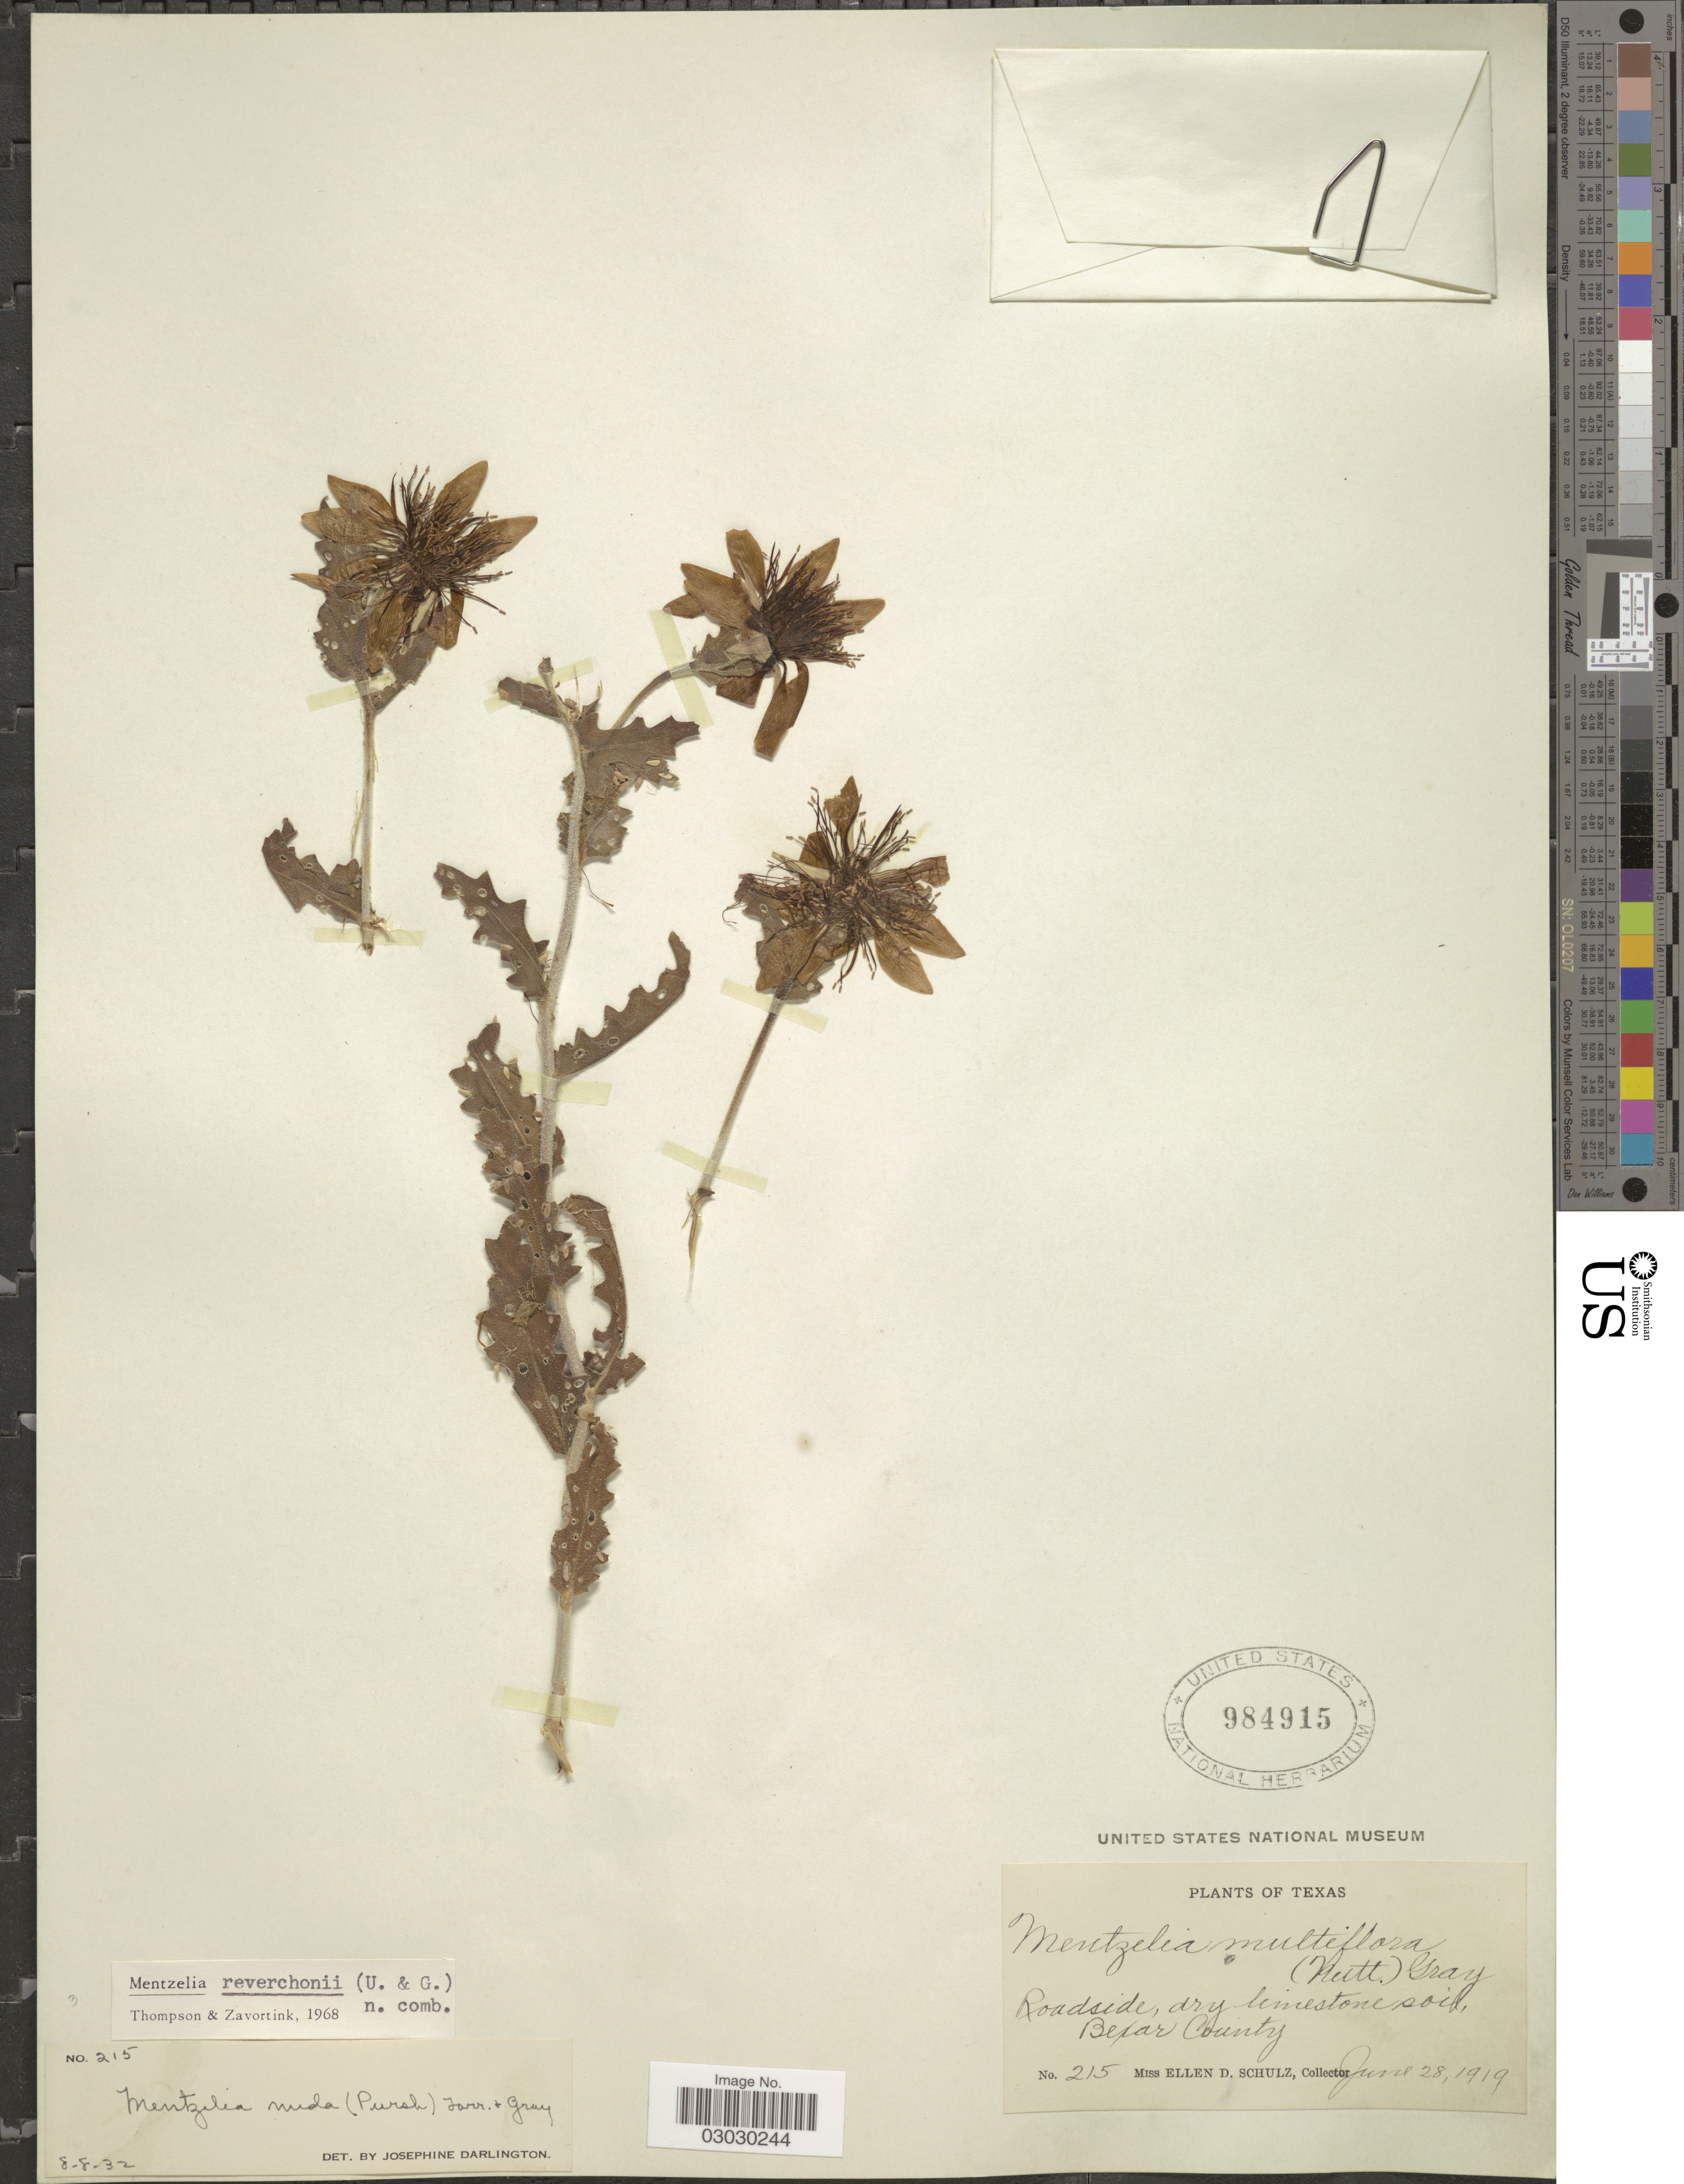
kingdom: Plantae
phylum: Tracheophyta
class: Magnoliopsida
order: Cornales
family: Loasaceae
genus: Mentzelia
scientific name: Mentzelia reverchonii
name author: (Urb.) H.J. Thomps. & Zavort.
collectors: E. D. Schulz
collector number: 215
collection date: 1919-06-28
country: United States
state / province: Texas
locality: Roadside, dry limestone soil, Bexar County.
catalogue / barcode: US 984915